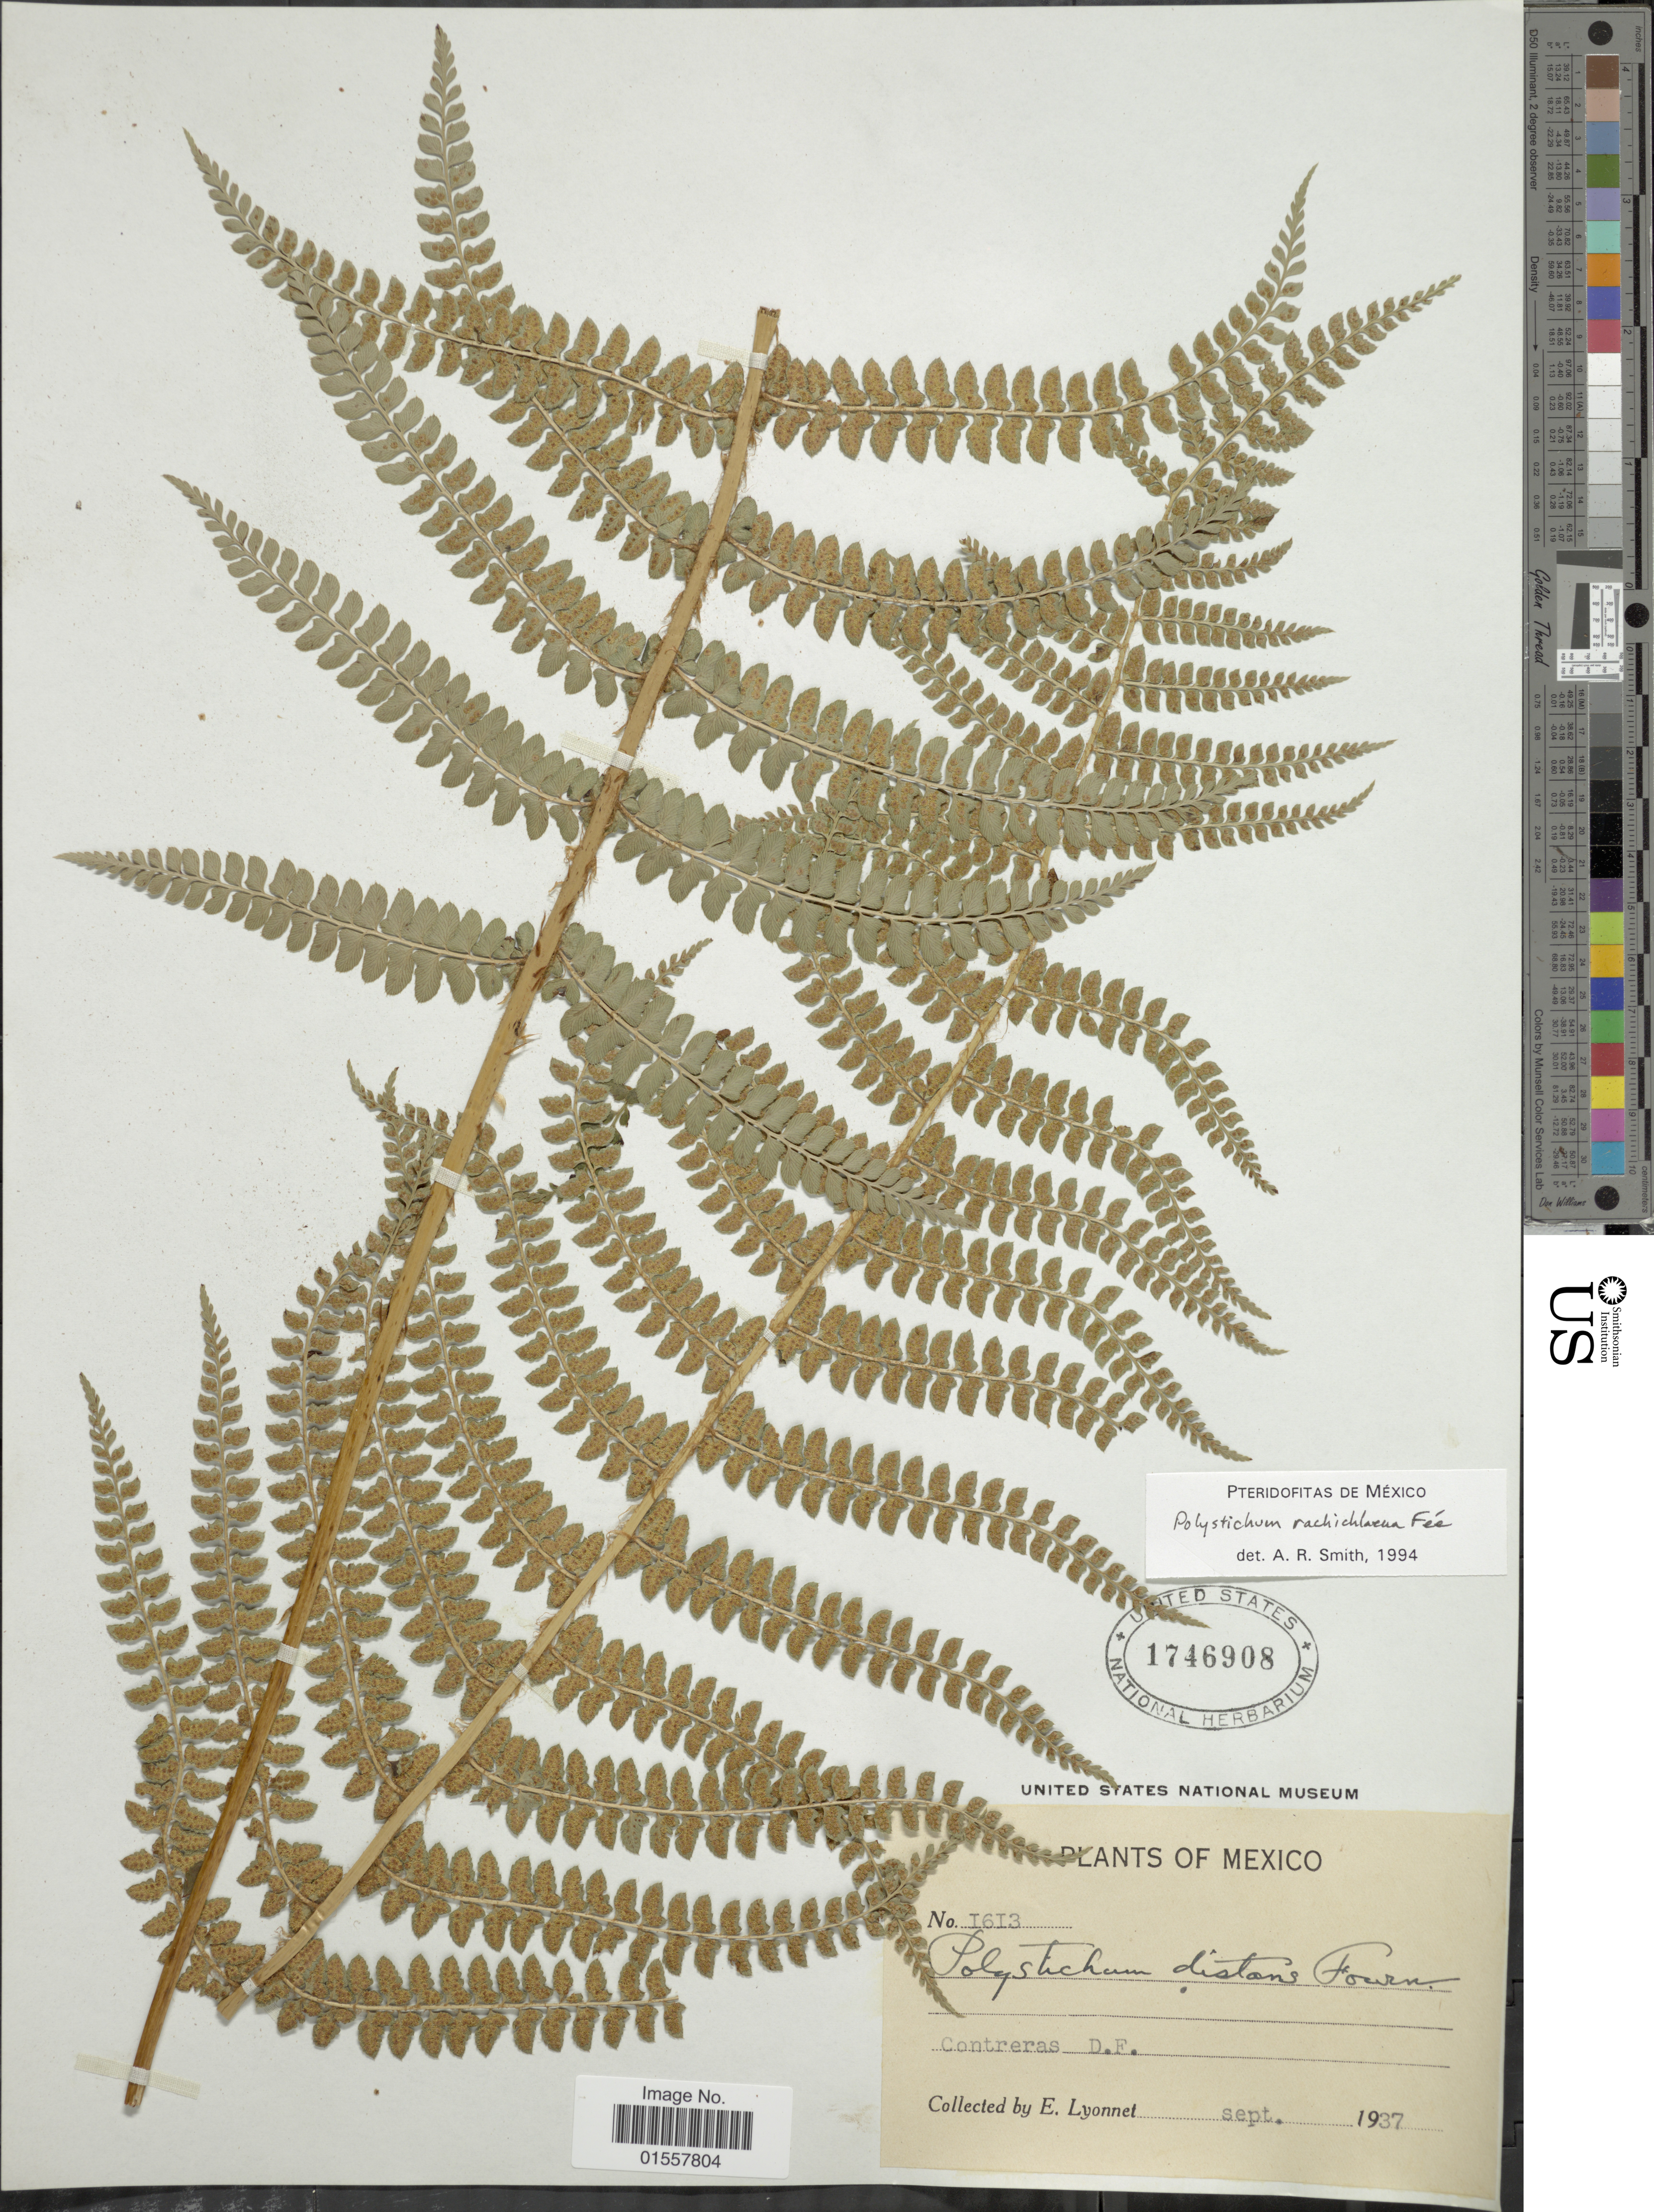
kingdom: Plantae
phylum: Tracheophyta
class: Polypodiopsida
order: Polypodiales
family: Dryopteridaceae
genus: Polystichum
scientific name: Polystichum rachichlaena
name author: Fée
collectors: E. Lyonnet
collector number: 1613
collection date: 1937-09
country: Mexico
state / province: Distrito Federal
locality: Contreras, D. F.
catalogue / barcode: US 1746908